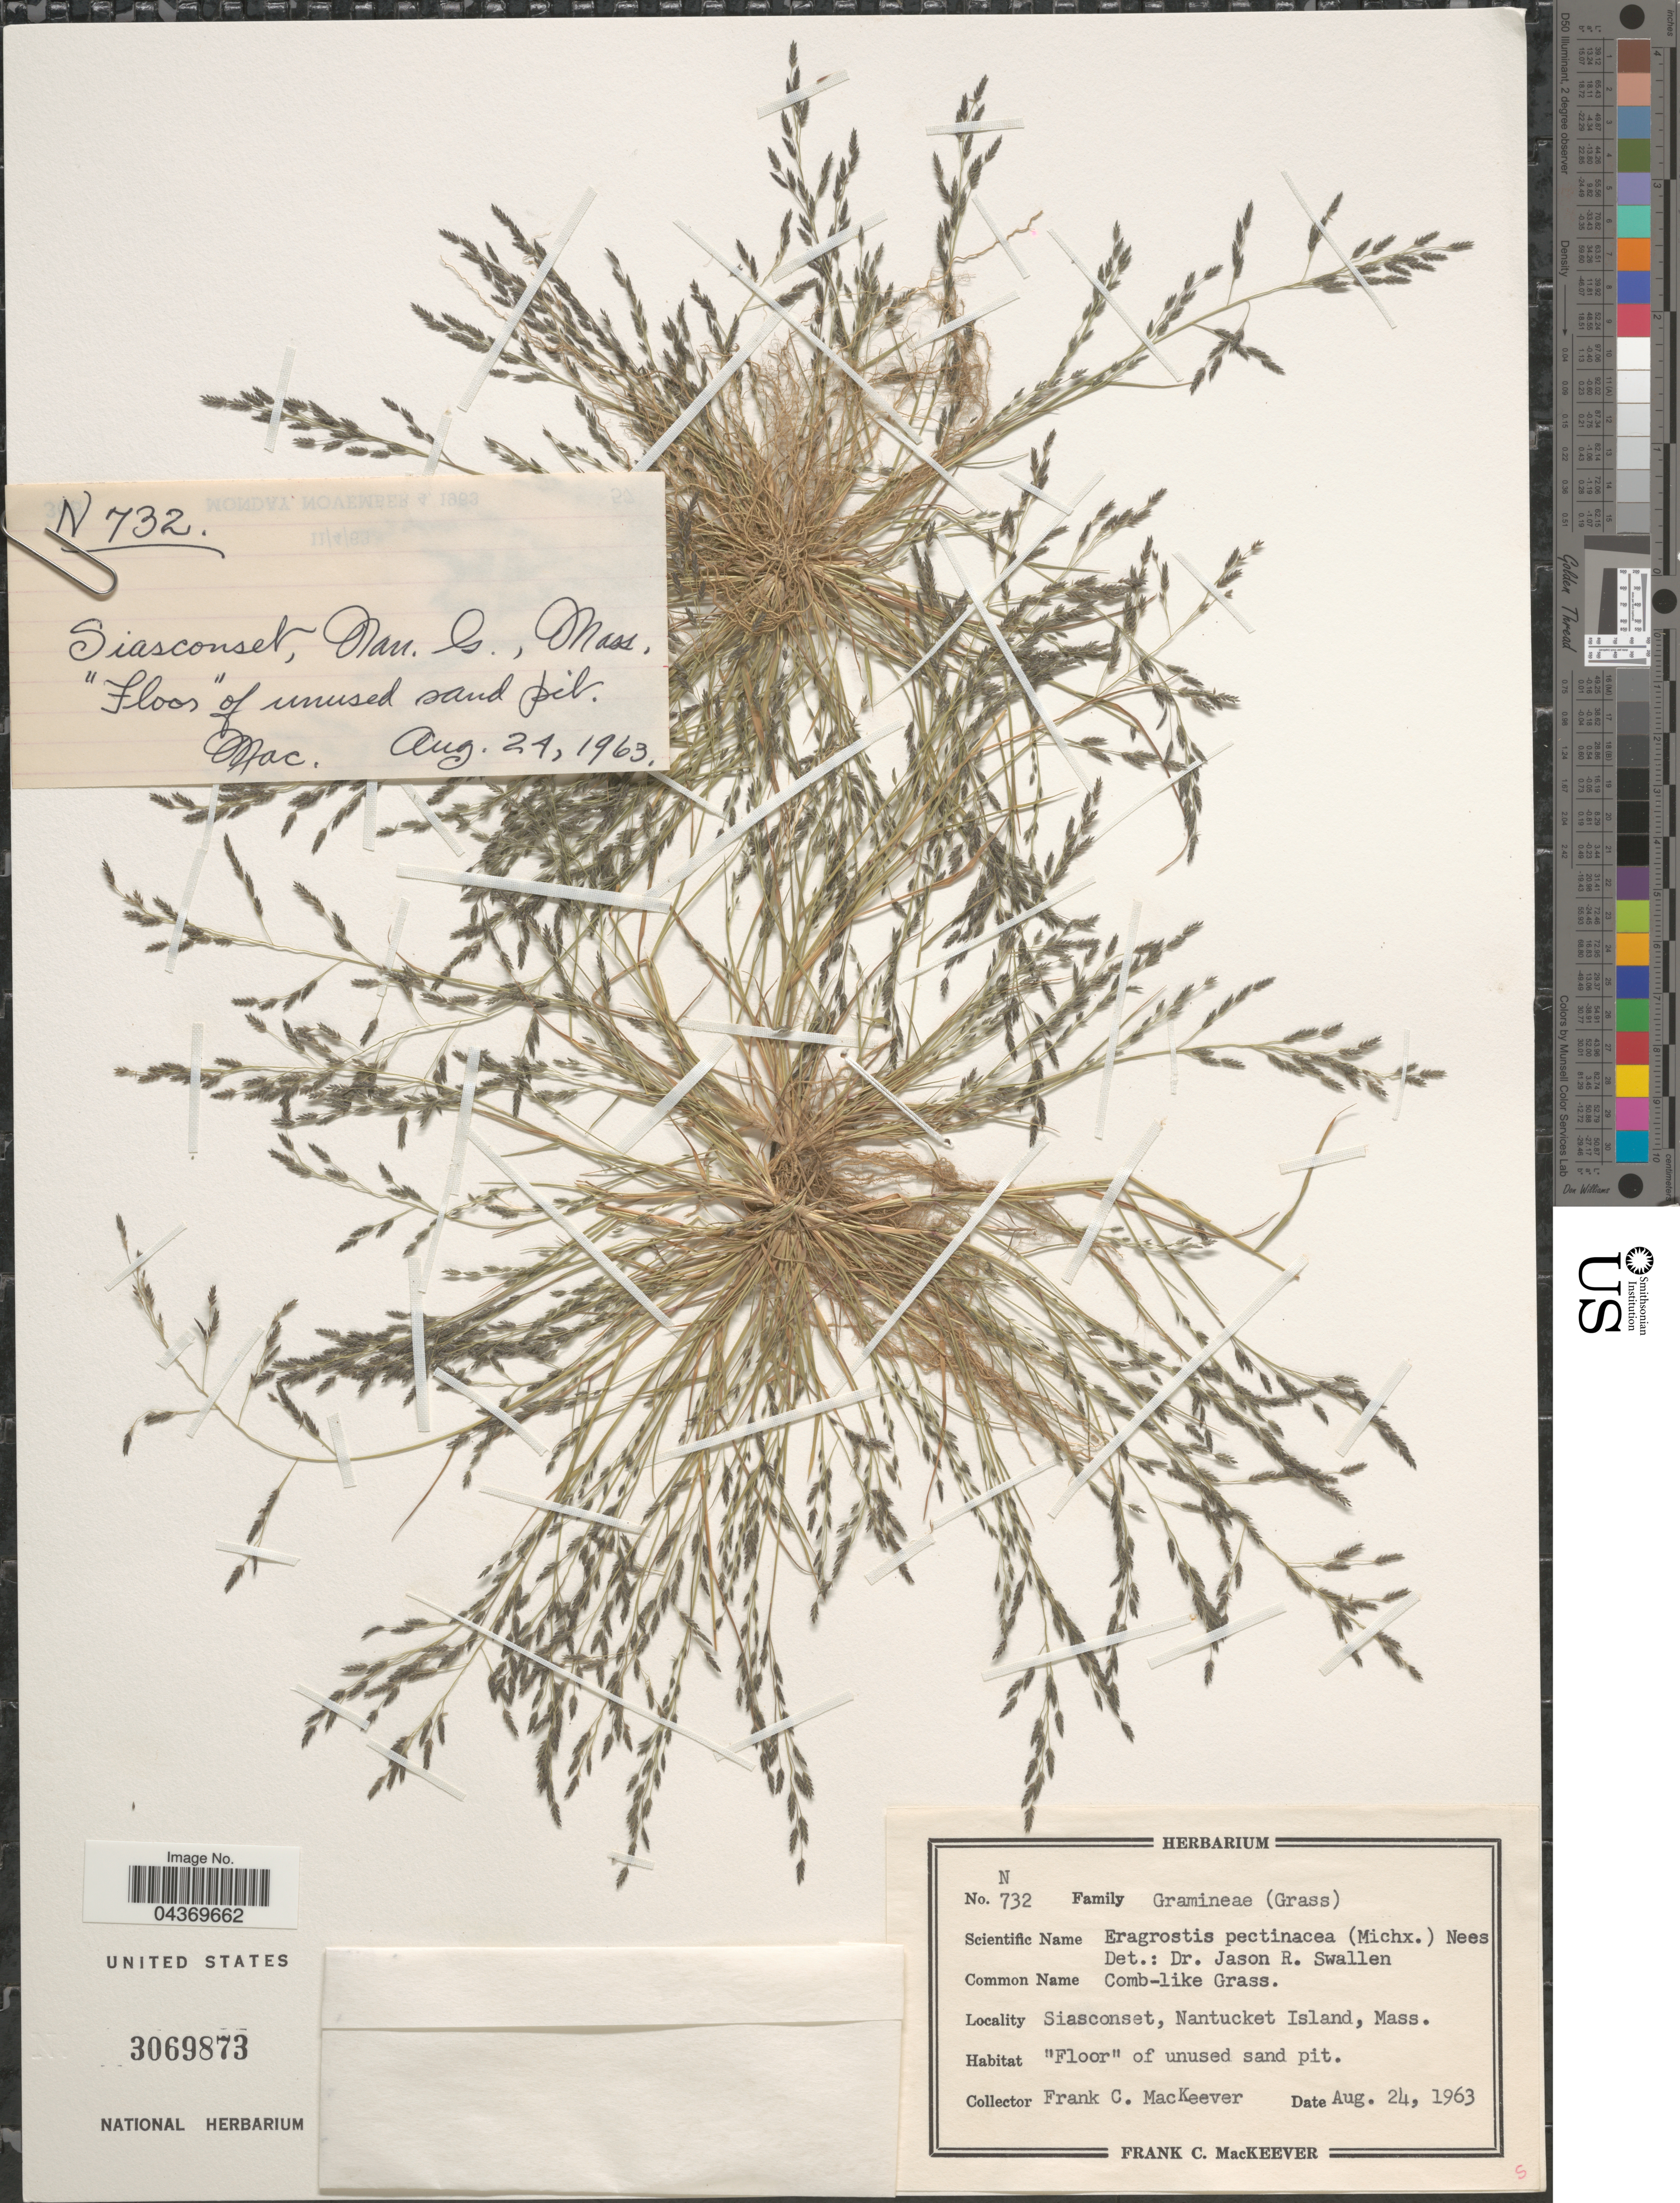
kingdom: Plantae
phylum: Tracheophyta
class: Liliopsida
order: Poales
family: Poaceae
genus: Eragrostis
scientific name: Eragrostis pectinacea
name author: (Michx.) Nees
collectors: F. C. MacKeever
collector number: N732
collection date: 1963-08-24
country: United States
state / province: Massachusetts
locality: Siasconset, Nantucket Island.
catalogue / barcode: US 3069873